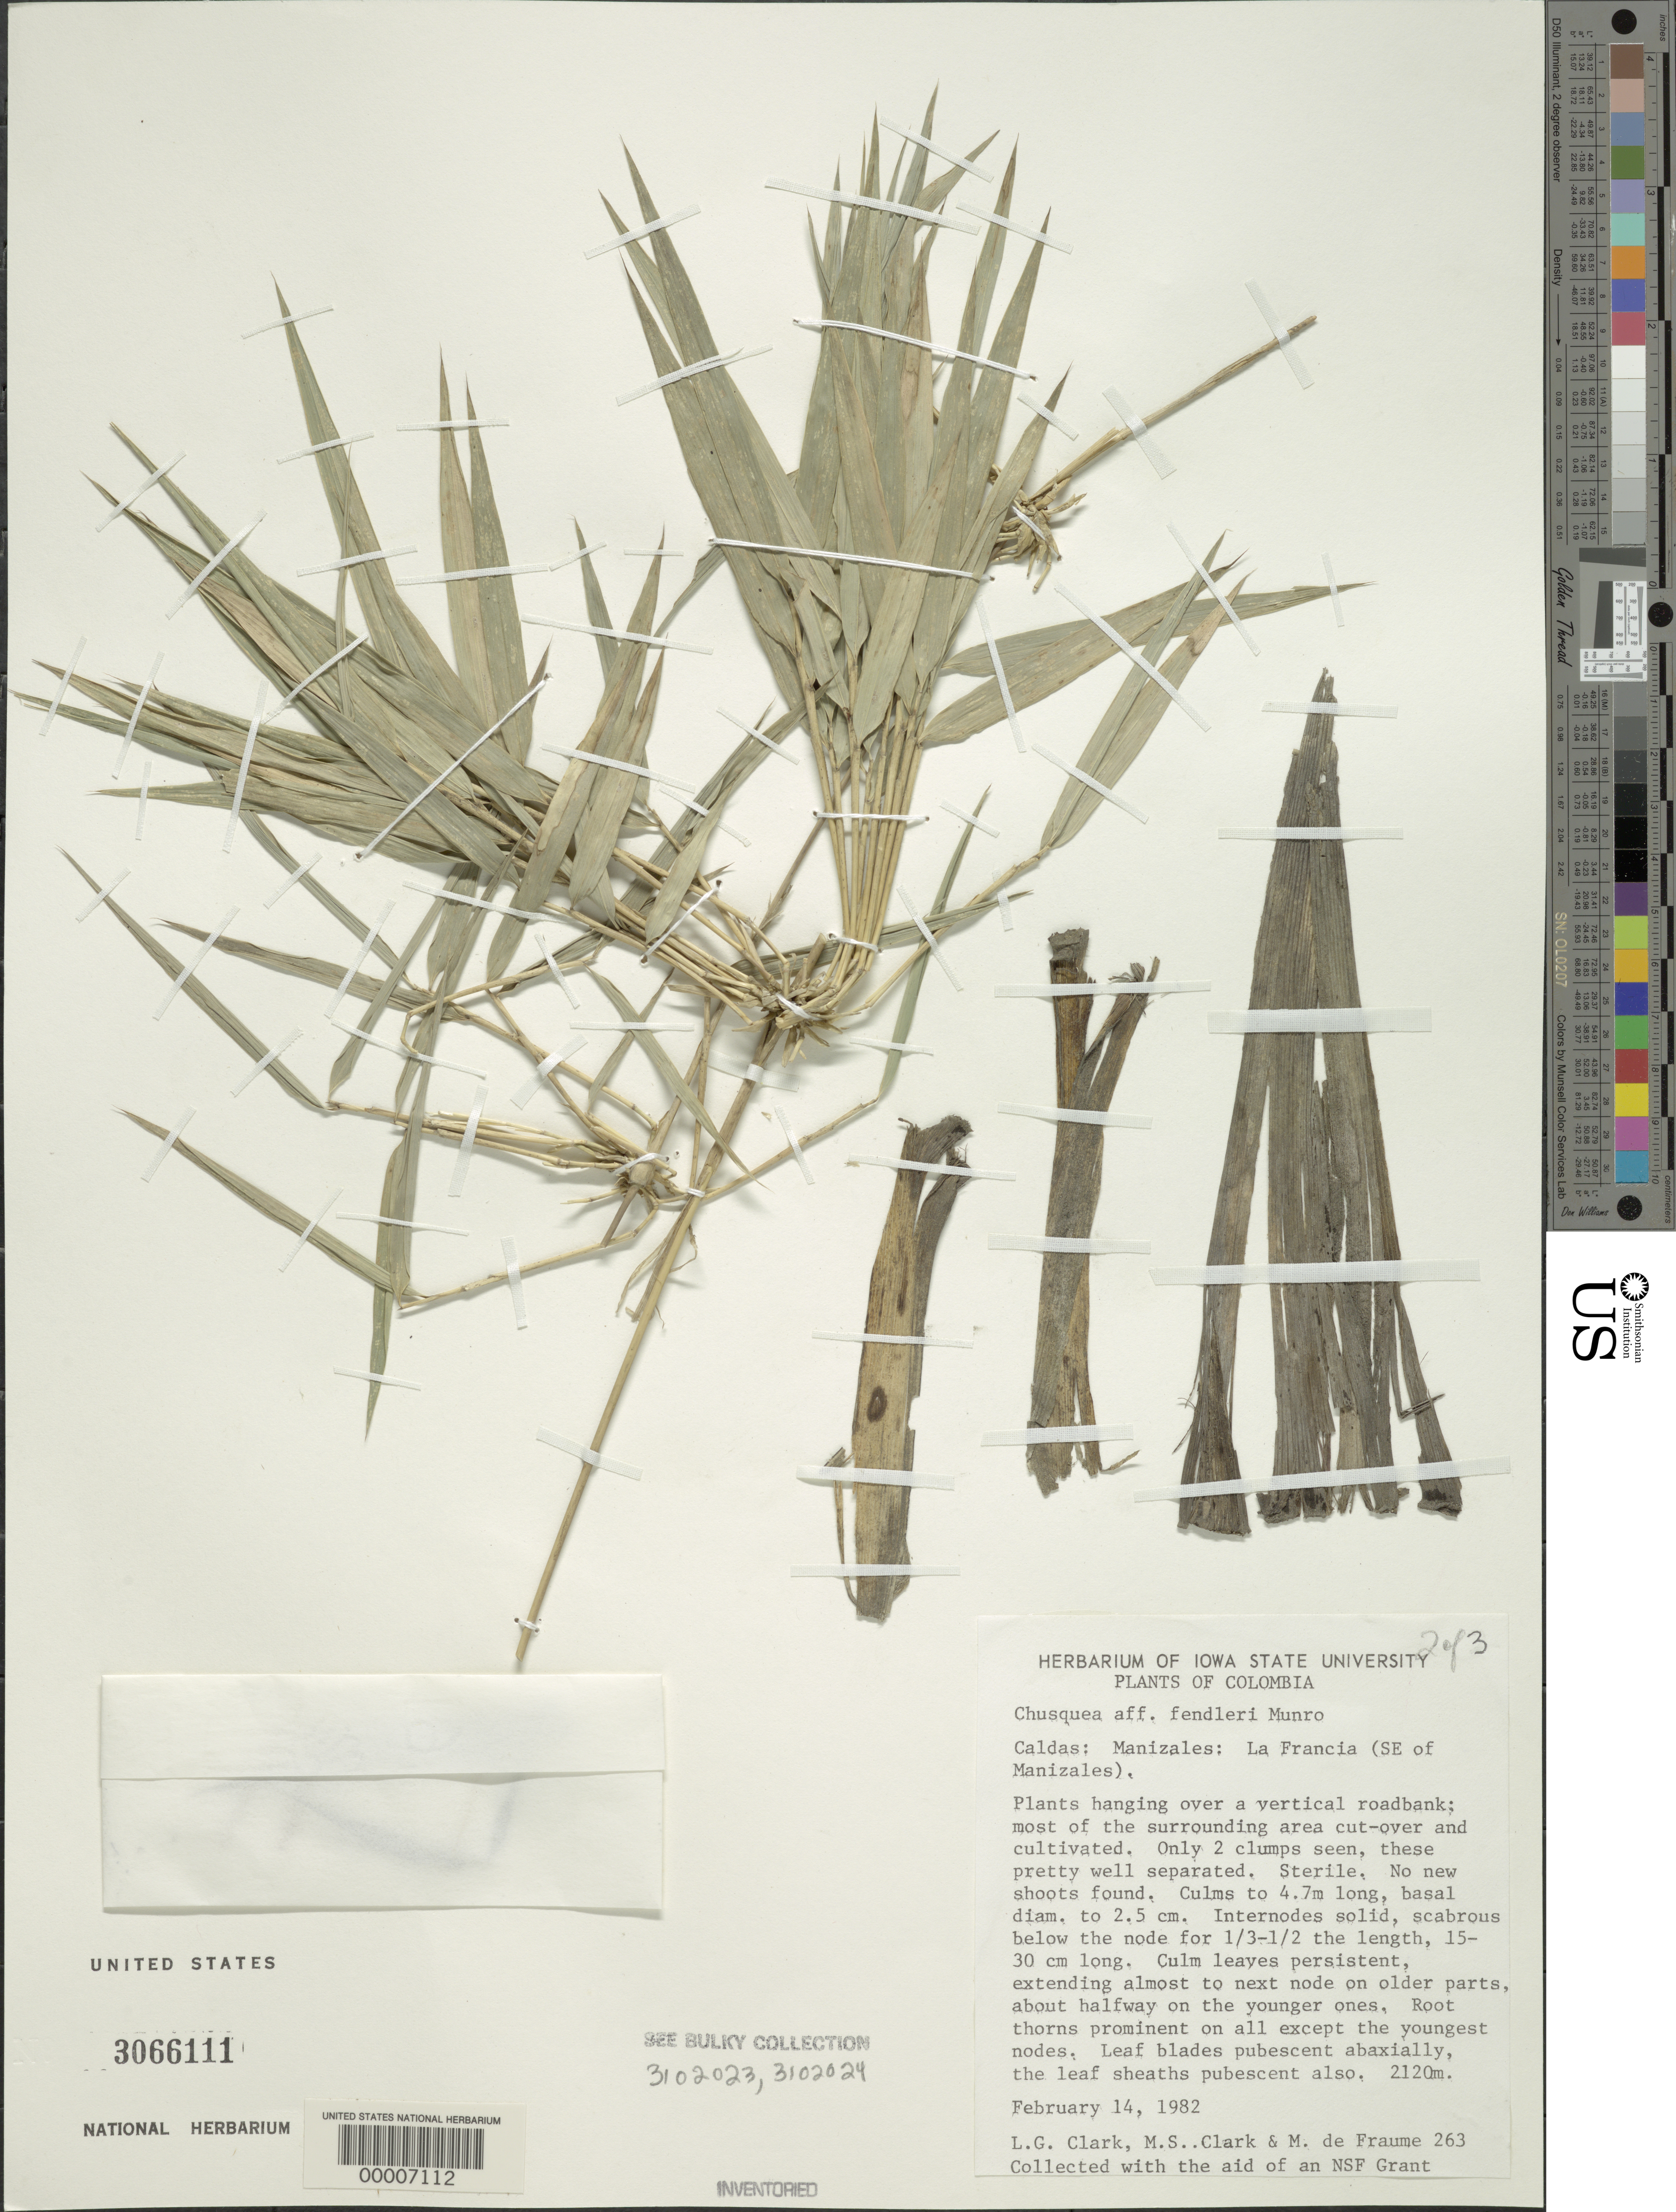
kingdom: Plantae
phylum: Tracheophyta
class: Liliopsida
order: Poales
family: Poaceae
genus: Chusquea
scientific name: Chusquea fendleri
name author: Munro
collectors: L. G. Clark, M. S. Clark & M. Fraume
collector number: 263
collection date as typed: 14 Feb 1982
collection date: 1982-02-14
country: Colombia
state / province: Caldas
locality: Manizales, La Francia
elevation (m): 2120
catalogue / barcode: US 3066111